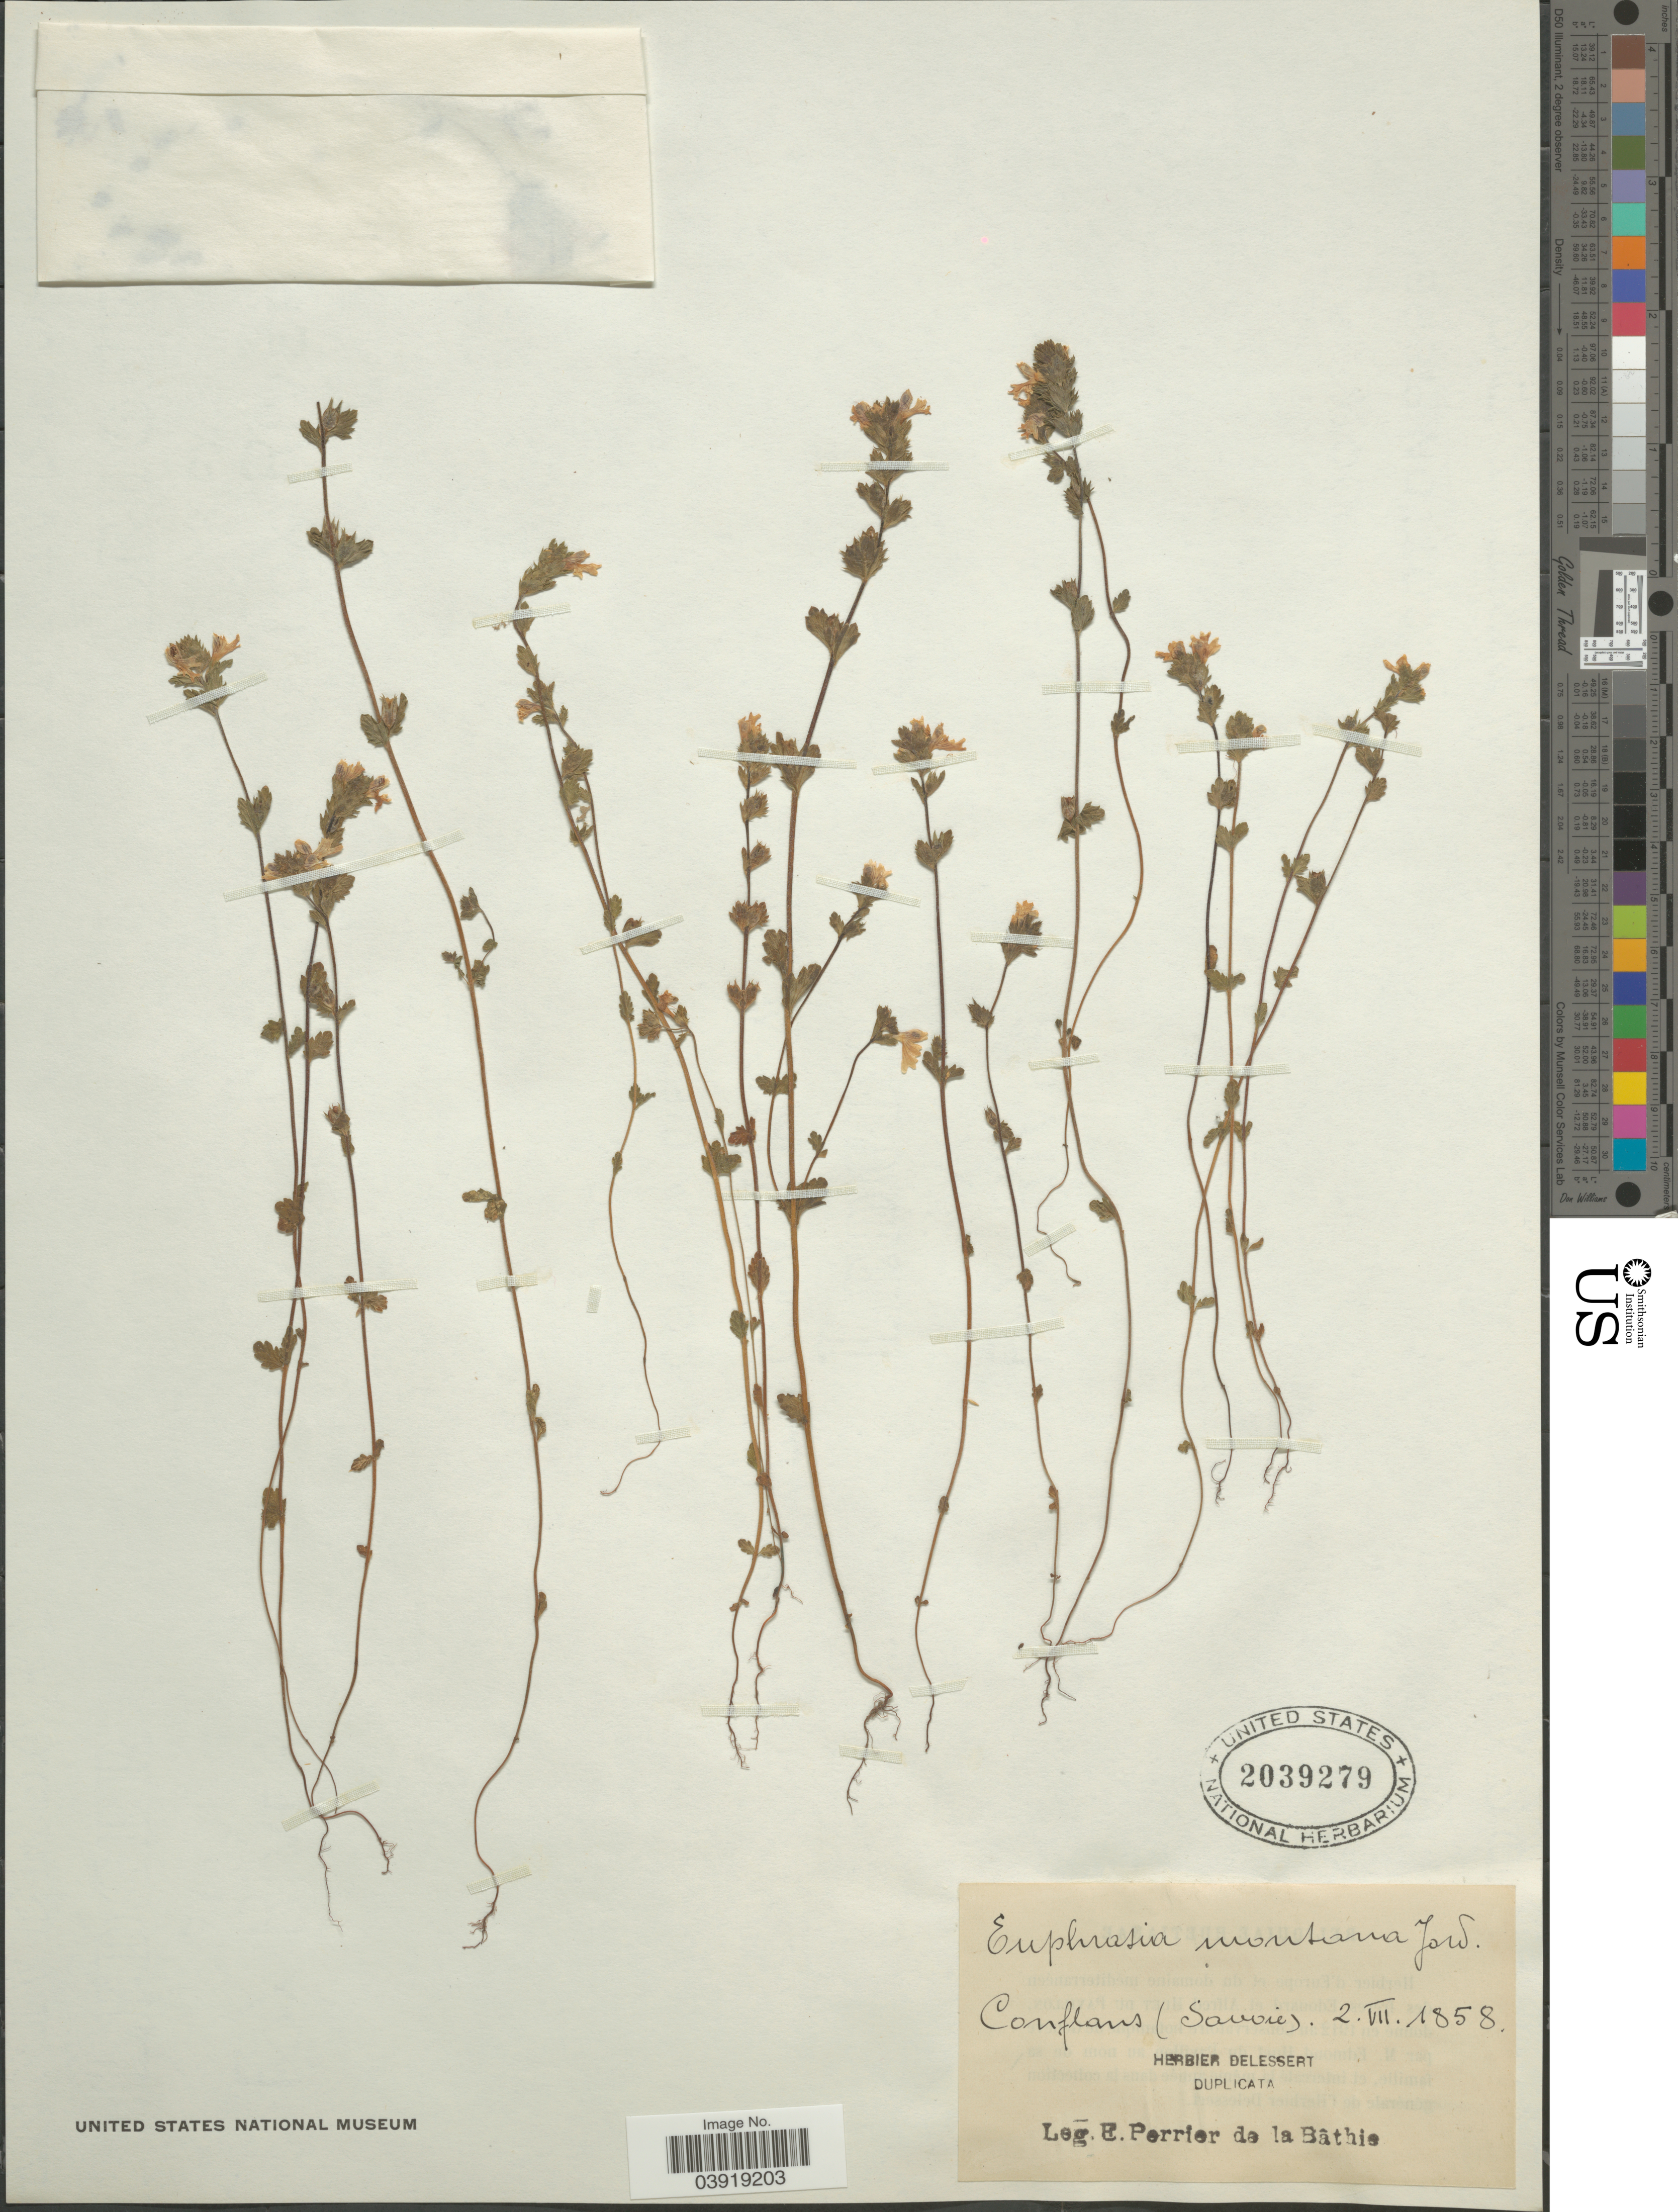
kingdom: Plantae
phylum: Tracheophyta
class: Magnoliopsida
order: Lamiales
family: Orobanchaceae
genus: Euphrasia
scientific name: Euphrasia montana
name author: Jord.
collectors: E. Perrier de la Bâthie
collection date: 1858-07-02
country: France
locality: Conflans (Savoie).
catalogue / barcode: US 2039279